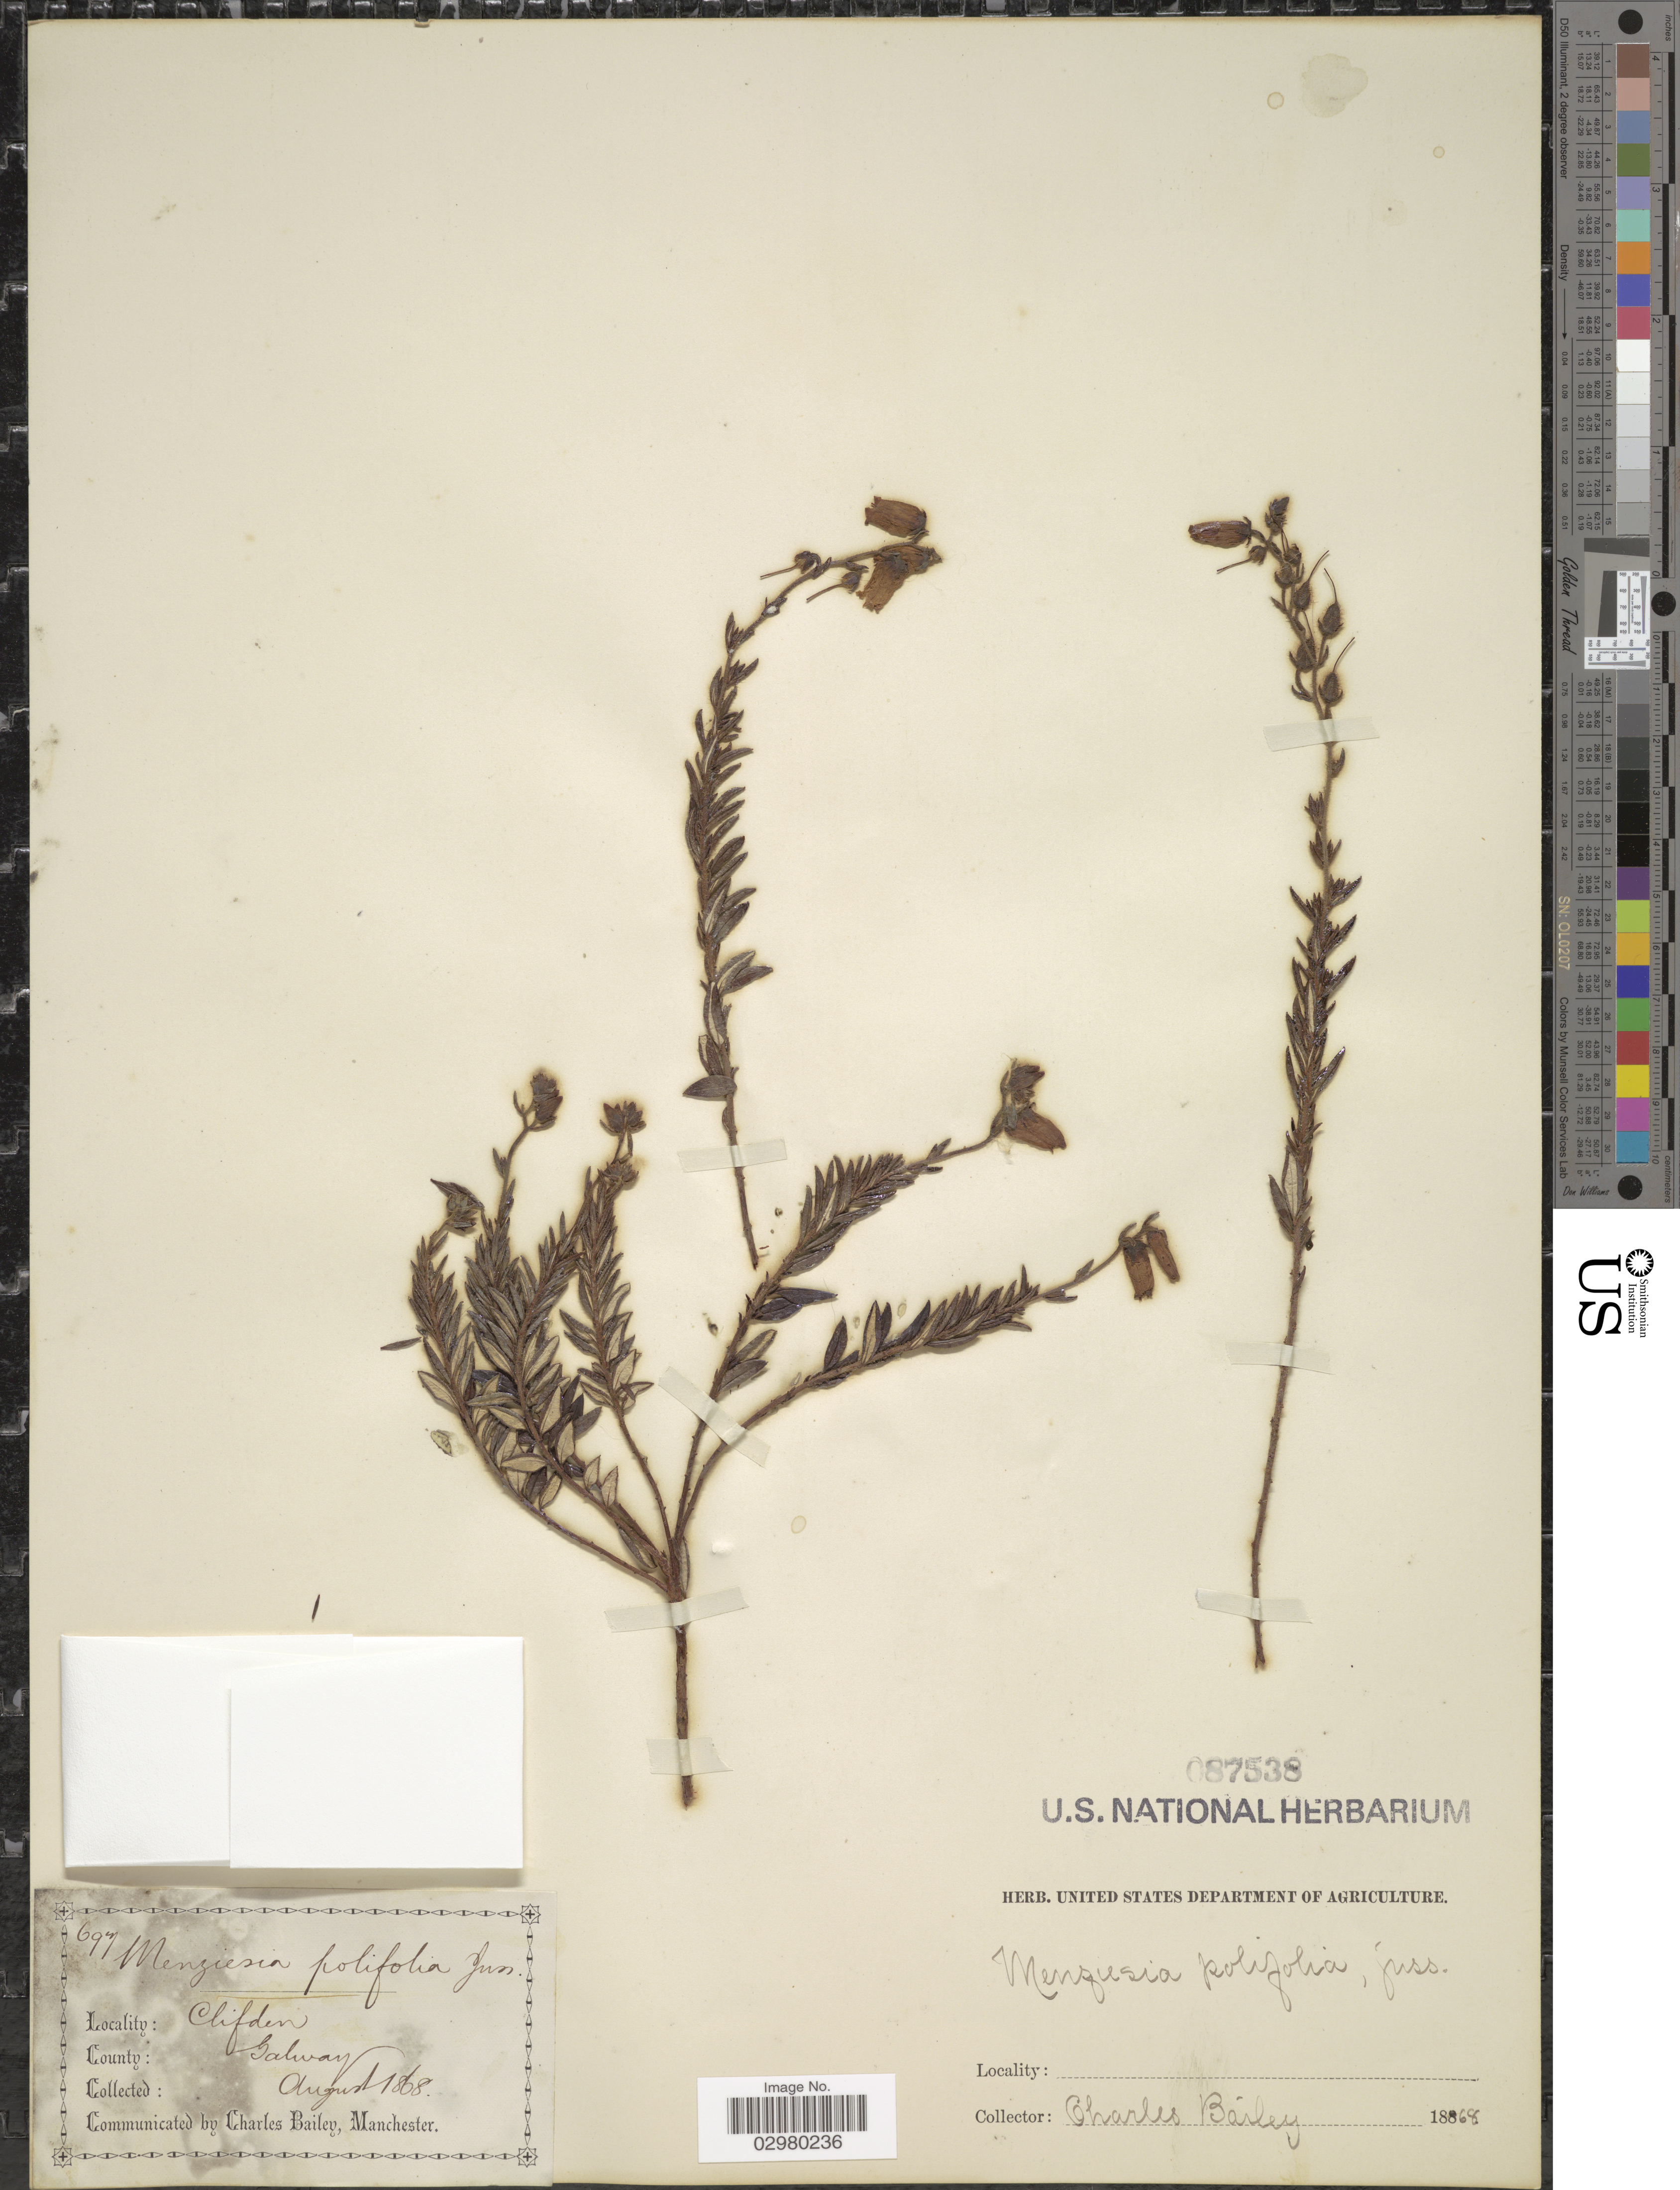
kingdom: Plantae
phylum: Tracheophyta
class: Magnoliopsida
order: Ericales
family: Ericaceae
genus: Menziesia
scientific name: Menziesia polifolia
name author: Juss.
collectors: C. Bailey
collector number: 697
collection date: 1868-08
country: Ireland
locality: Clifden County: Galway.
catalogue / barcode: US 87538